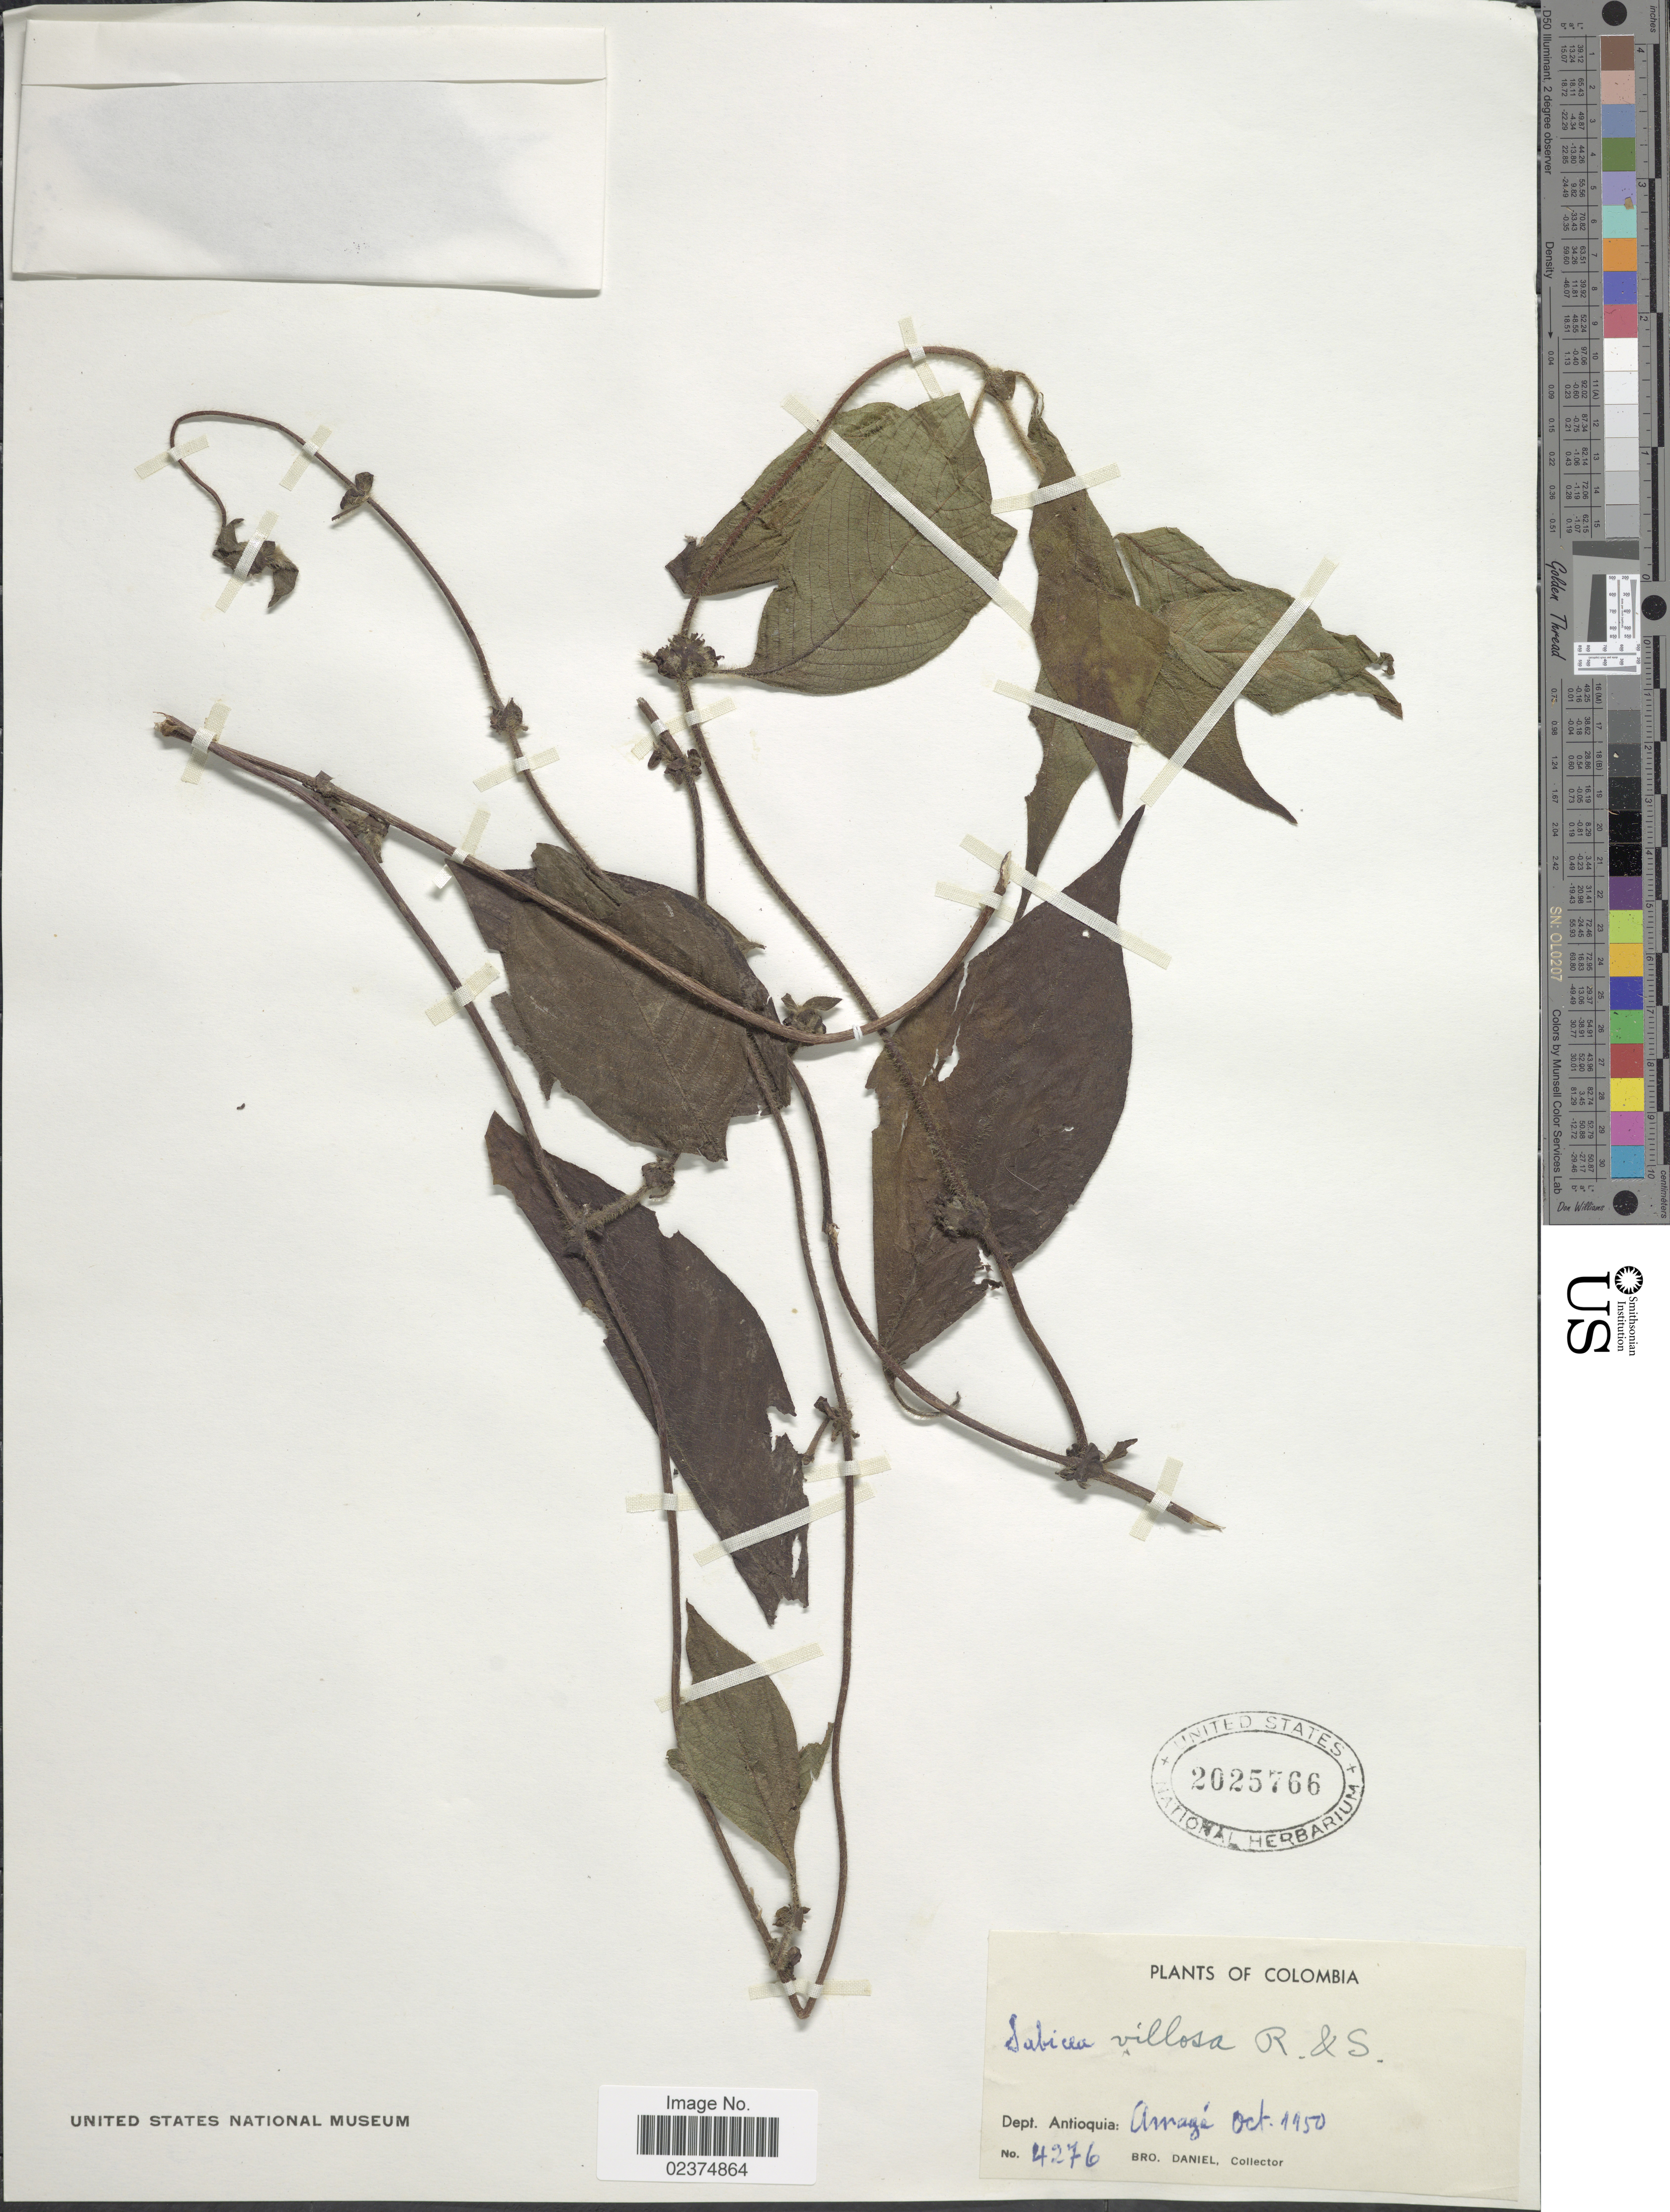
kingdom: Plantae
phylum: Tracheophyta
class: Magnoliopsida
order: Gentianales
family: Rubiaceae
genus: Sabicea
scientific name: Sabicea villosa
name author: Willd. ex Roem. & Schult.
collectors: Bro. Daniel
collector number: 4276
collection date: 1950-10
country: Colombia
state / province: Antioquia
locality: Dept. Antioquia: Amaga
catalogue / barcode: US 2025766